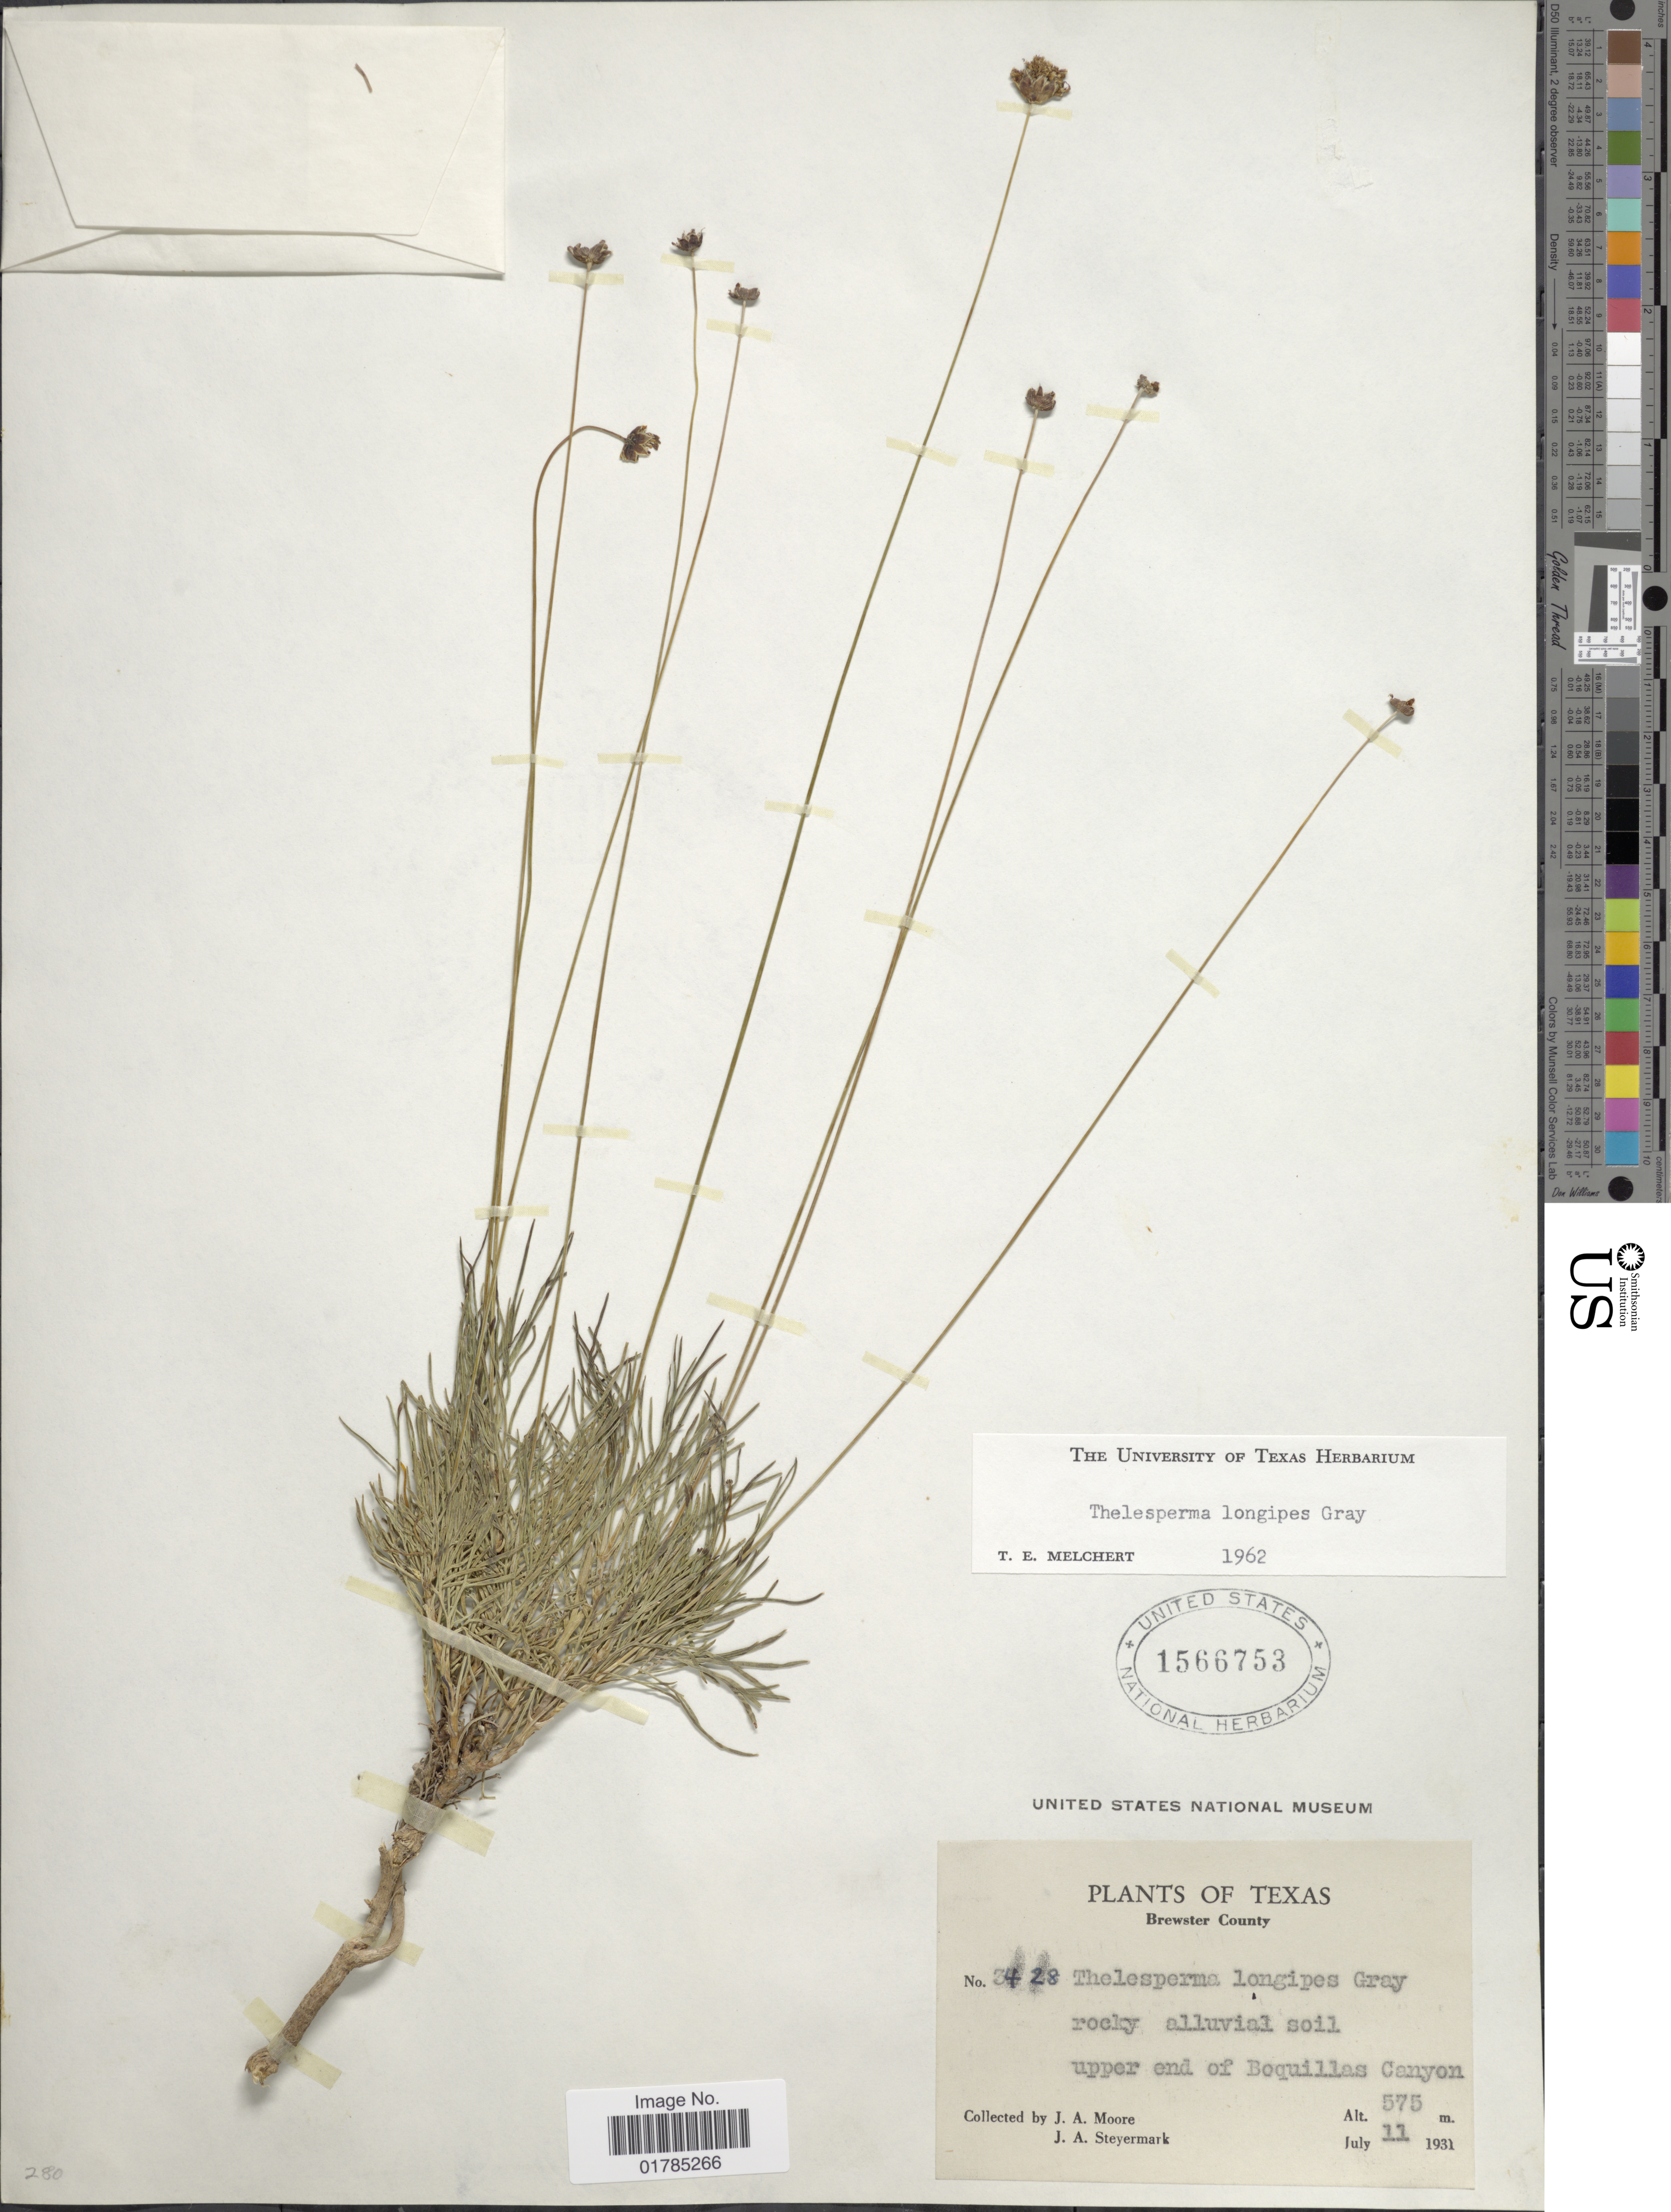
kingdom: Plantae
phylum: Tracheophyta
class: Magnoliopsida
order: Asterales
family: Asteraceae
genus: Thelesperma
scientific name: Thelesperma longipes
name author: A. Gray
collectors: J. A. Moore & J. Steyermark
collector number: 428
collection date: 1931-07-11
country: United States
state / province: Texas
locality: Brewstr County, Upper end of Boquillas Canyon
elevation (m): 575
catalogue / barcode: US 1566753